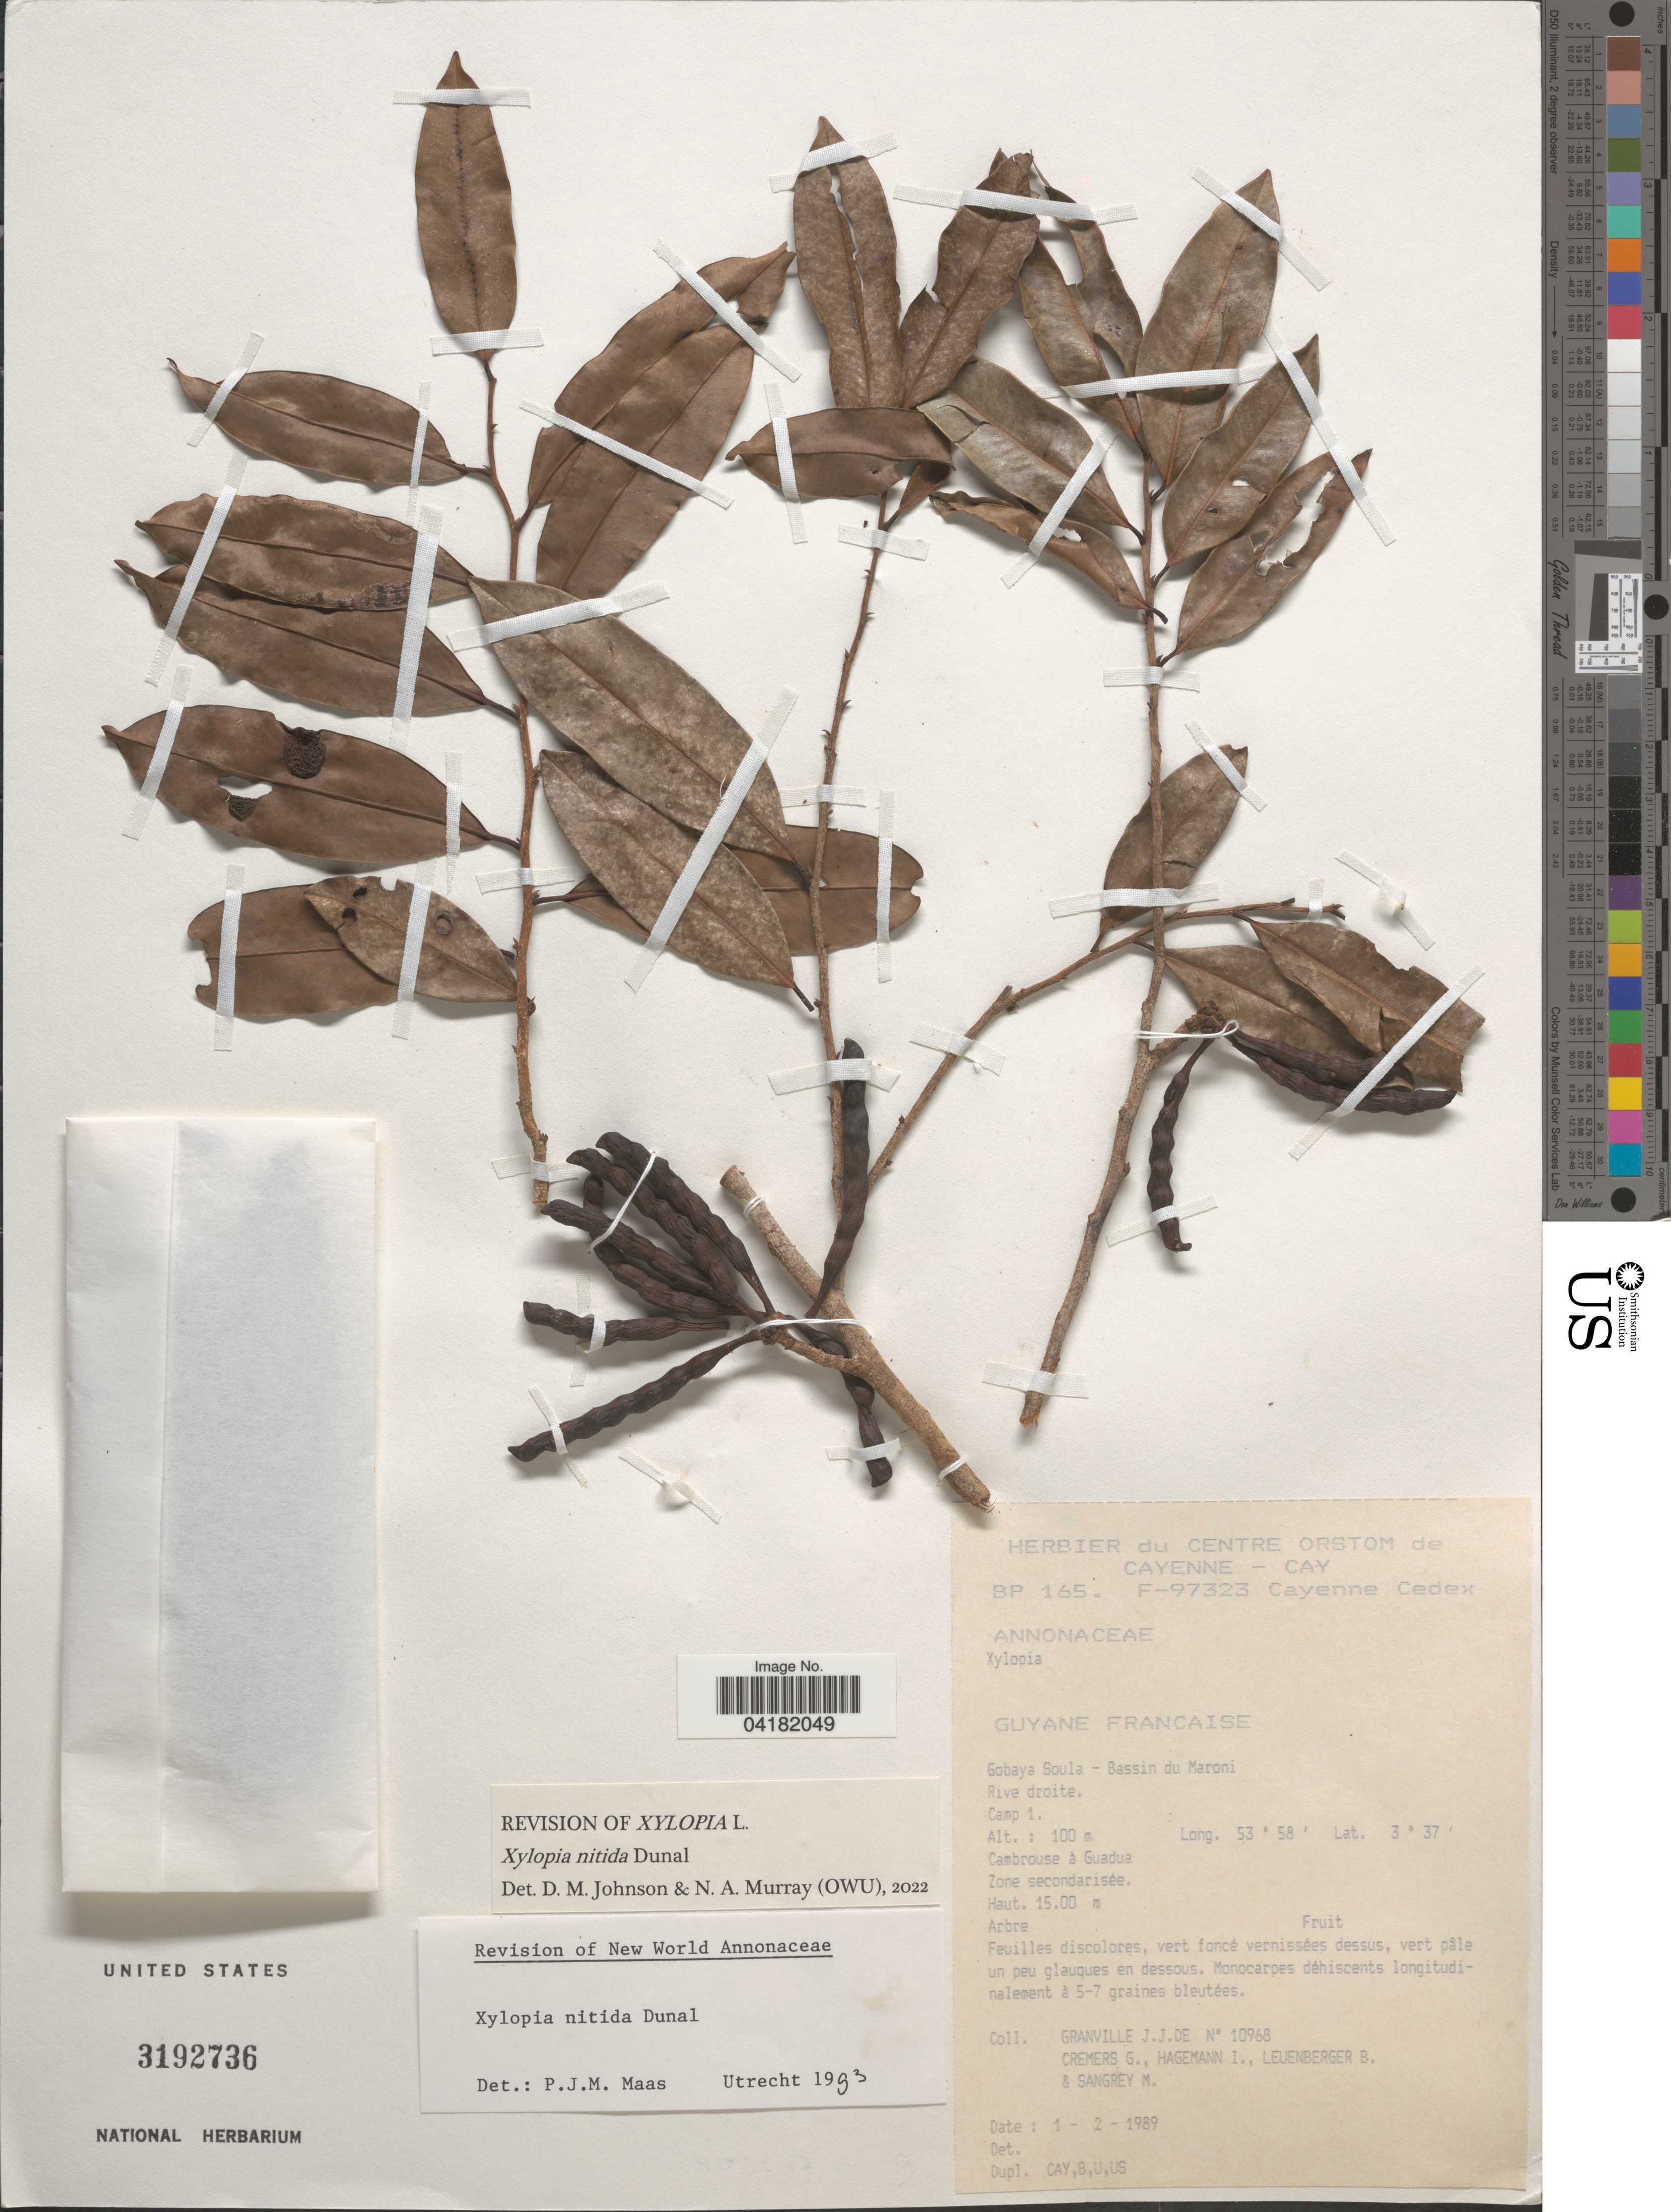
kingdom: Plantae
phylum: Tracheophyta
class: Magnoliopsida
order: Magnoliales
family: Annonaceae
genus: Xylopia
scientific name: Xylopia nitida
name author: Dunal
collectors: J.-J. de Granville, G. Cremers, I. Hagemann, B. Leuenberger & M. Sangrey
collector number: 10968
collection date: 1989-02-01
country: French Guiana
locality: Guyane Francaise. Gobaya Soula - Bassin du Maroni. Camp 1.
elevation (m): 100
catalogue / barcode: US 3192736